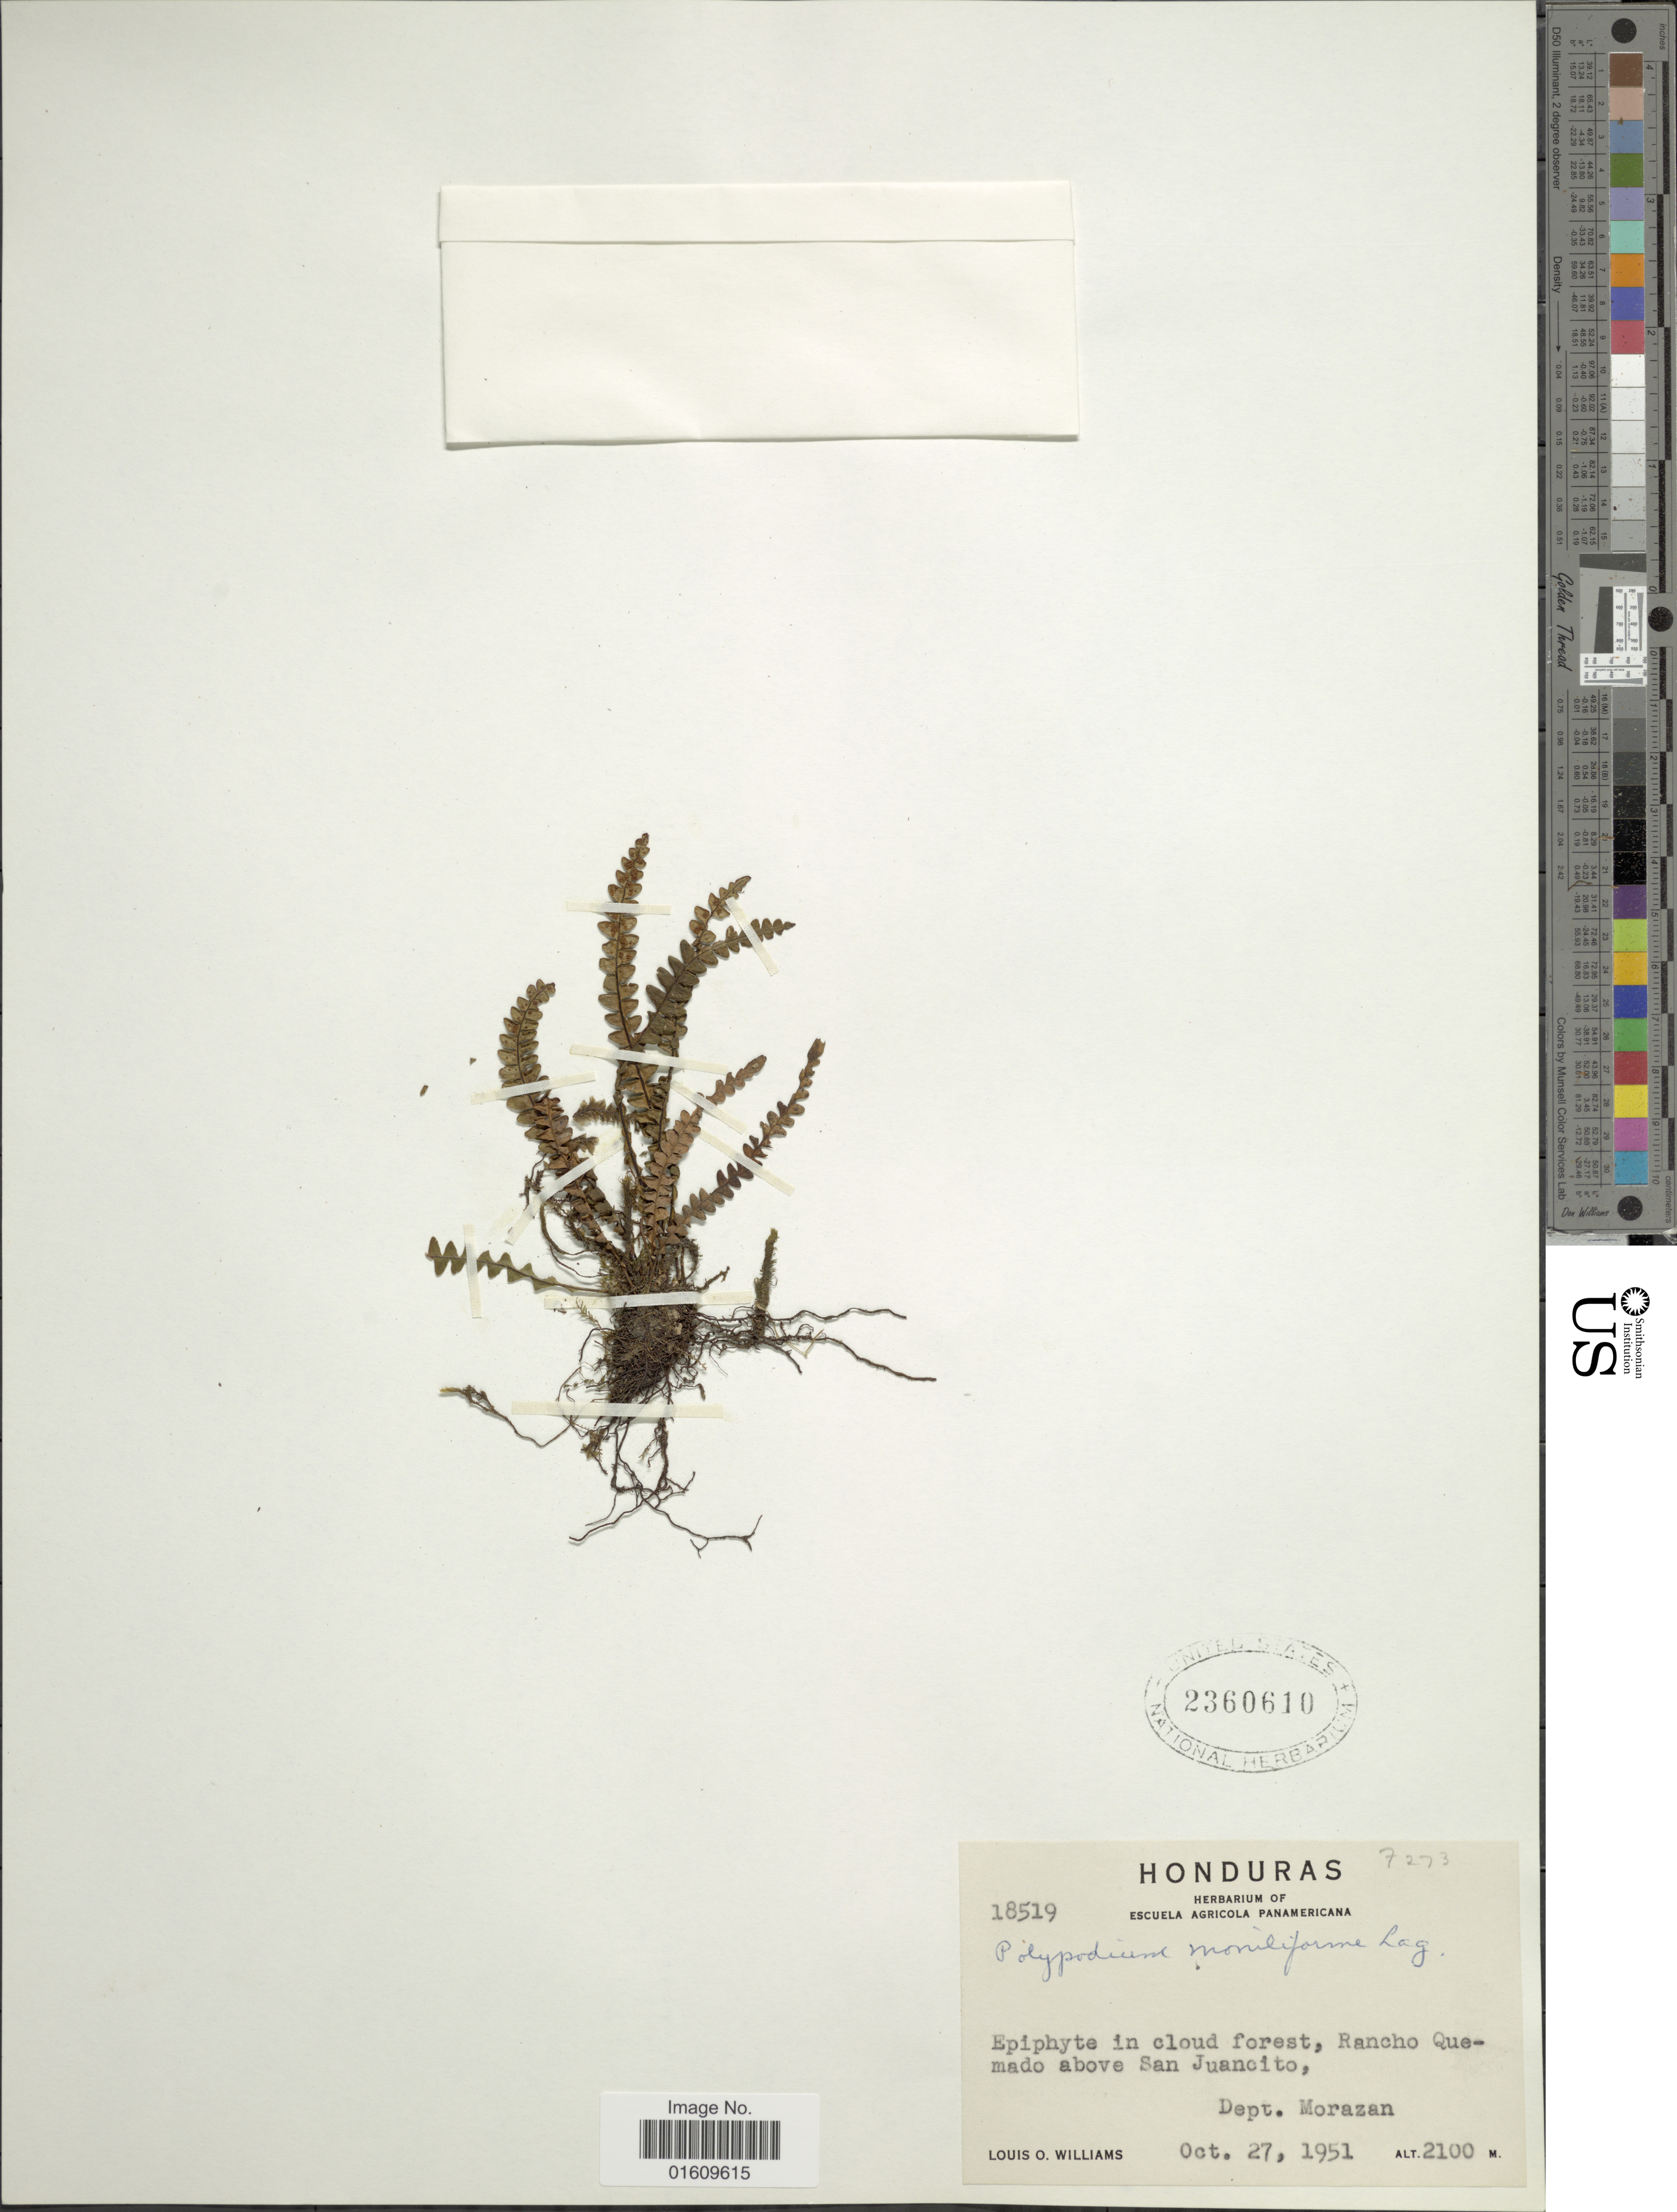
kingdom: Plantae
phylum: Tracheophyta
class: Polypodiopsida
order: Polypodiales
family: Polypodiaceae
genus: Melpomene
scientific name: Melpomene moniliformis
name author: (Lag. ex Sw.) A.R. Sm. & R.C. Moran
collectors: L. O. Williams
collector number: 18519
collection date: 1951-10-27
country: Honduras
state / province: Fco. Morazán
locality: Rancho Quemado Above San Juancito, Dept. Morazan.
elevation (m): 2100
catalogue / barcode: US 2360610